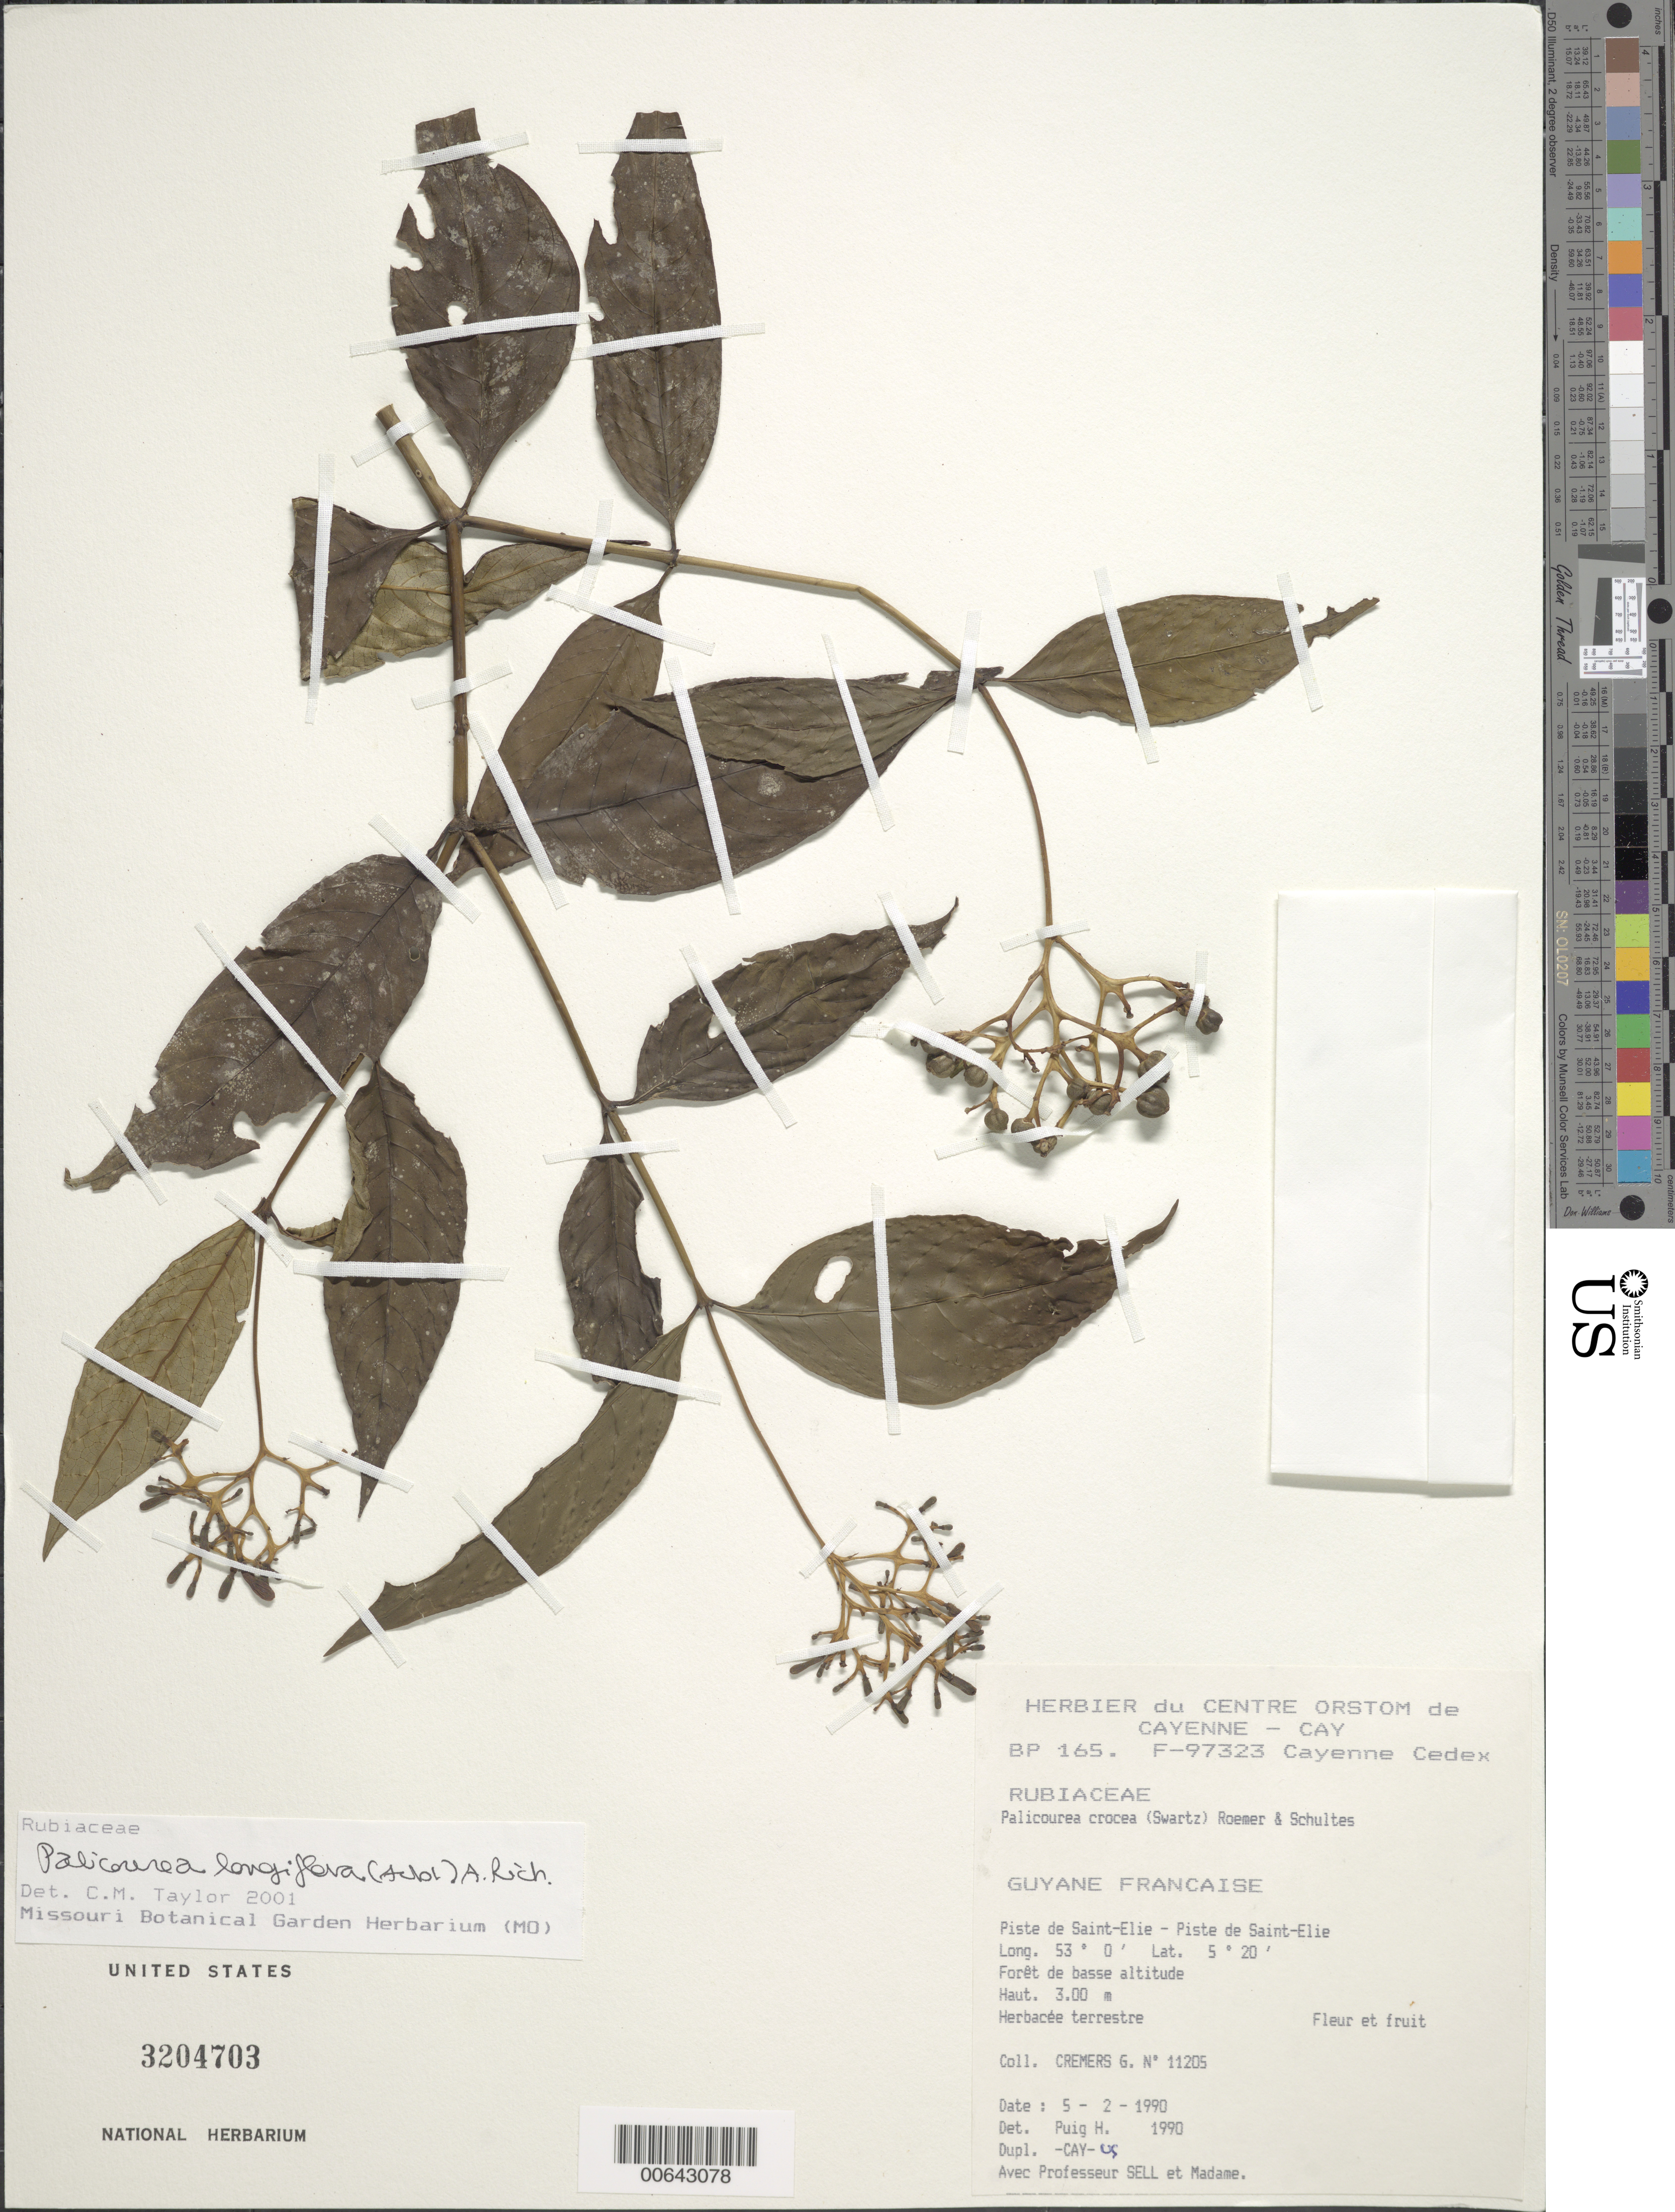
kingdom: Plantae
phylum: Tracheophyta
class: Magnoliopsida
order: Gentianales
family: Rubiaceae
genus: Palicourea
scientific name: Palicourea longiflora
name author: (Aubl.) A. Rich.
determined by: Taylor, Charlotte M.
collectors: G. Cremers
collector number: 11205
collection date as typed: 5-Feb-90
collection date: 1990-02-05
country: French Guiana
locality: Piste de Saint-Élie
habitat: Low altitude forest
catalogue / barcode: US 3204703